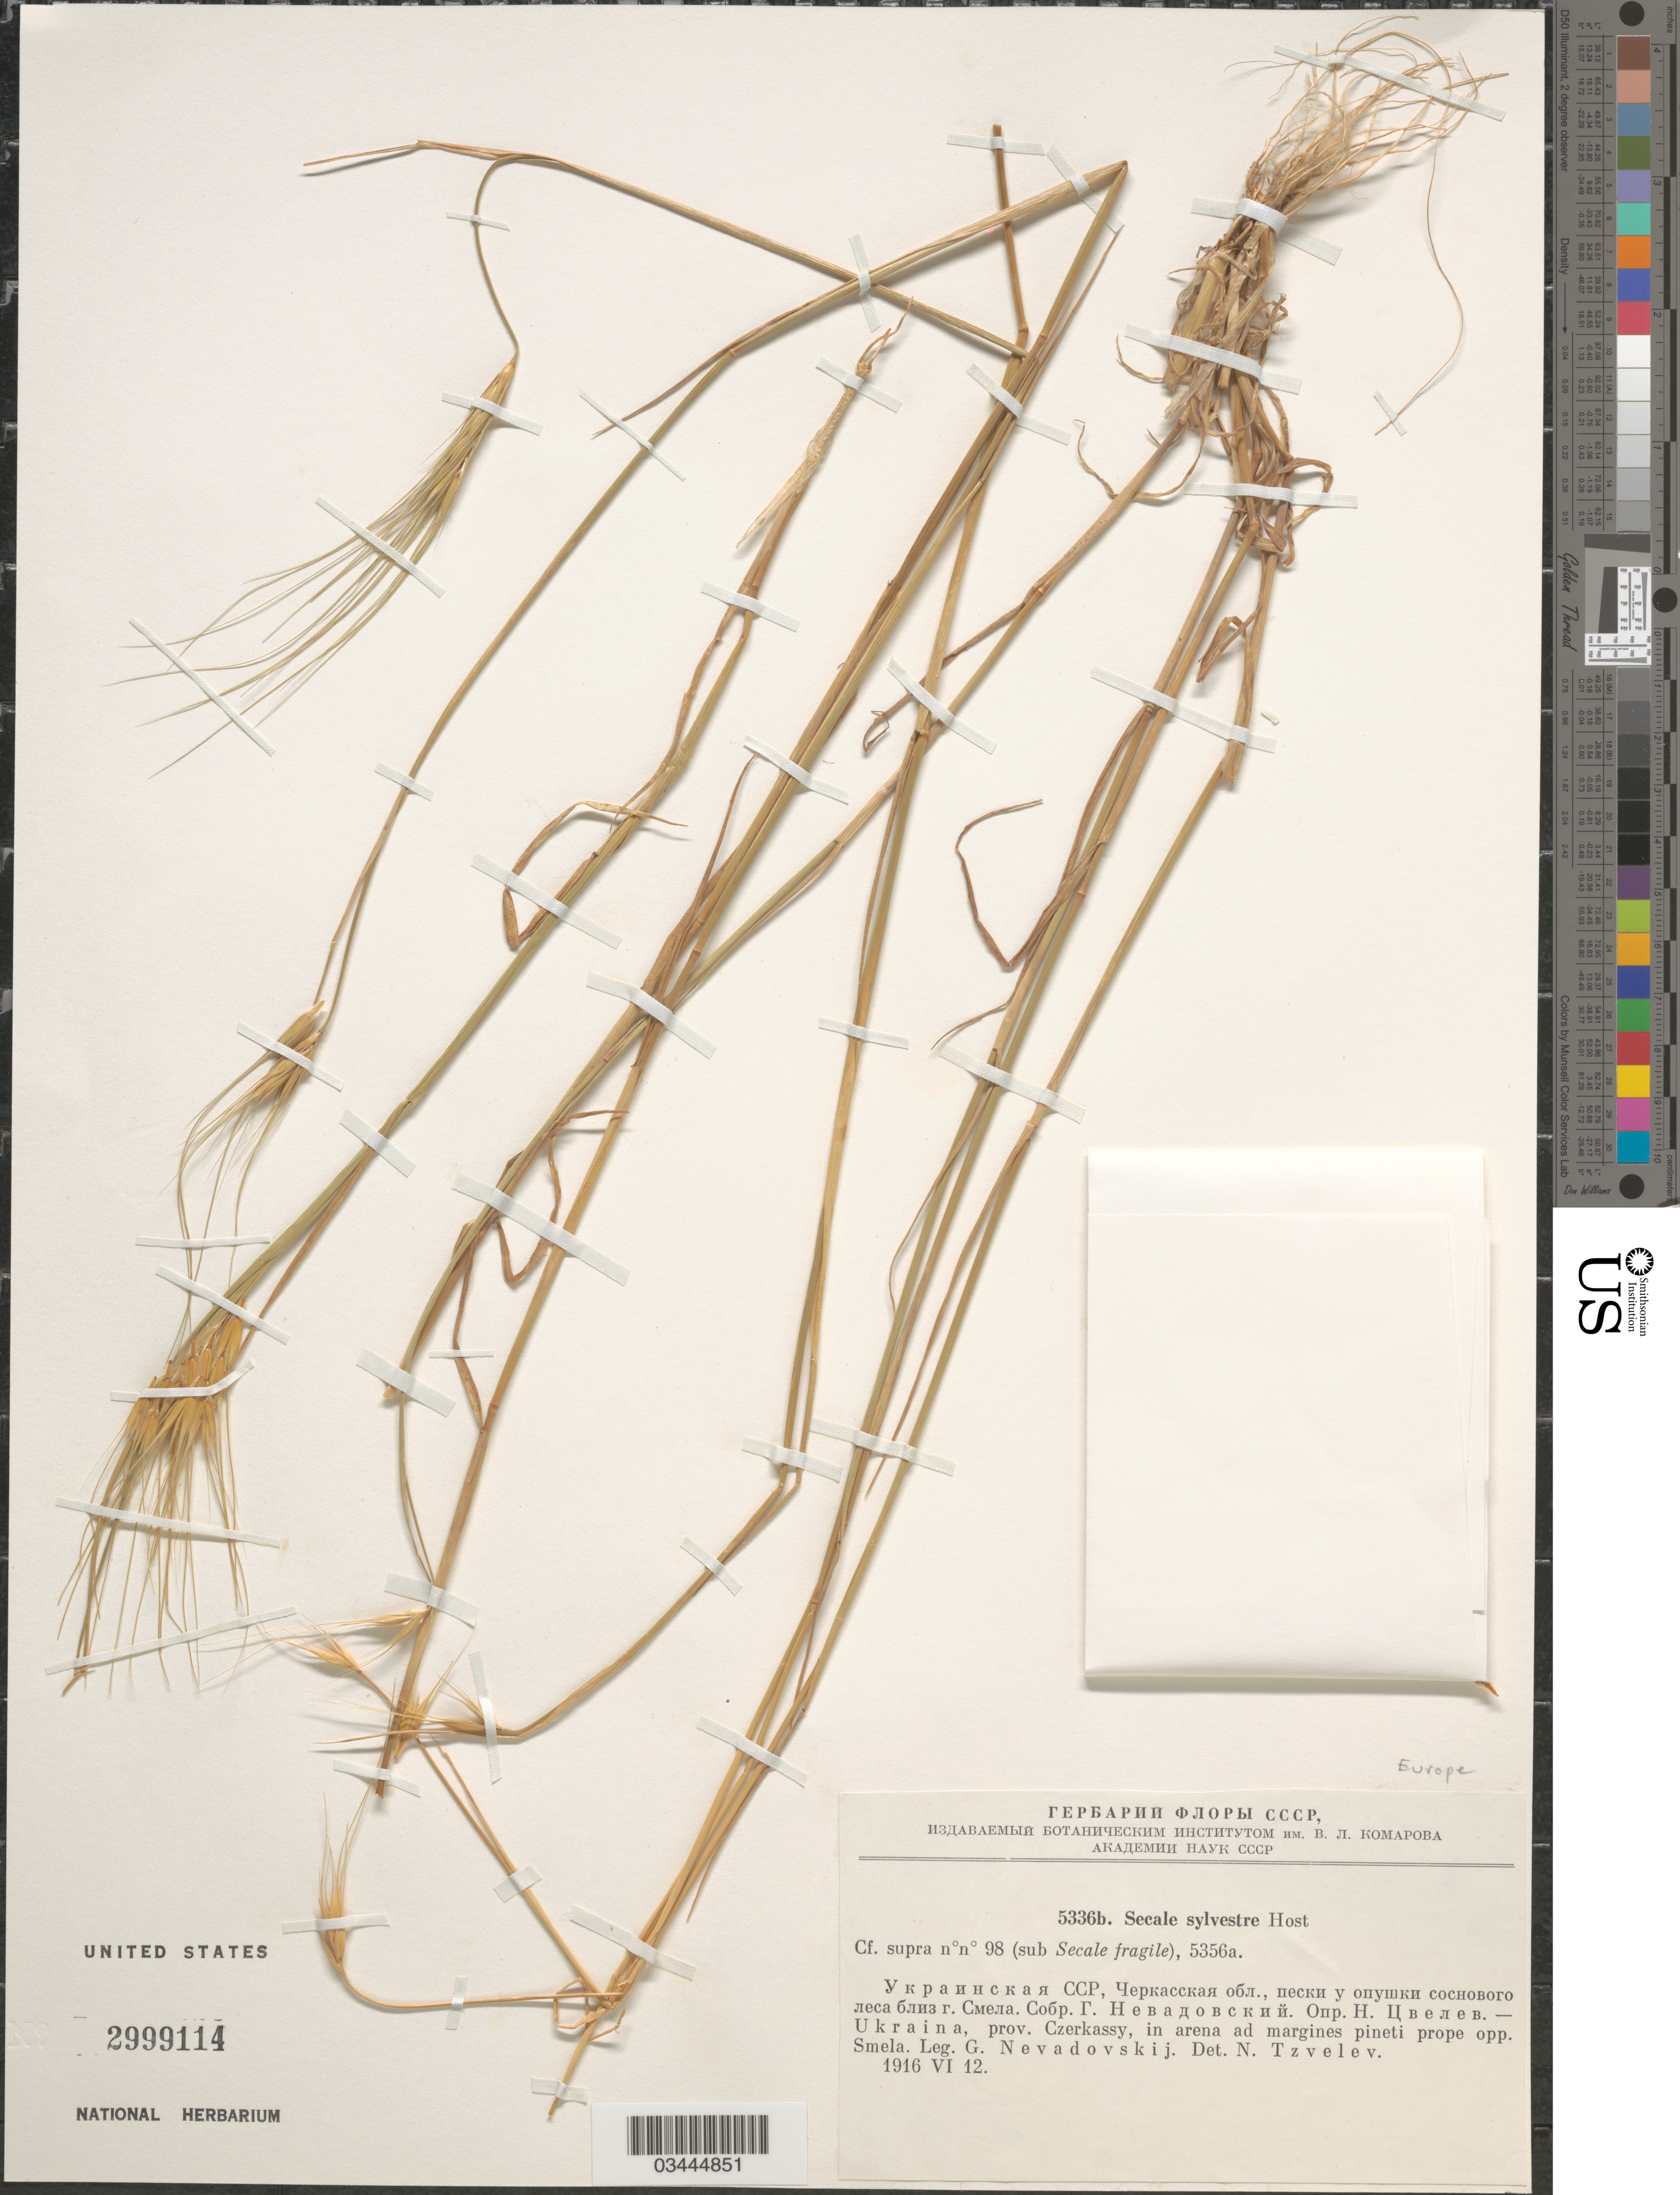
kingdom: Plantae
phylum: Tracheophyta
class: Liliopsida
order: Poales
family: Poaceae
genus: Secale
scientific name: Secale sylvestre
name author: Host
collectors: G. Nevadovskij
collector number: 5336b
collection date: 1916-06-12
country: Ukraine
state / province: Cherkasy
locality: Ukraina, prov. Czerkassy, in arena ad margines pineti prope opp. Smela.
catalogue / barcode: US 2999114